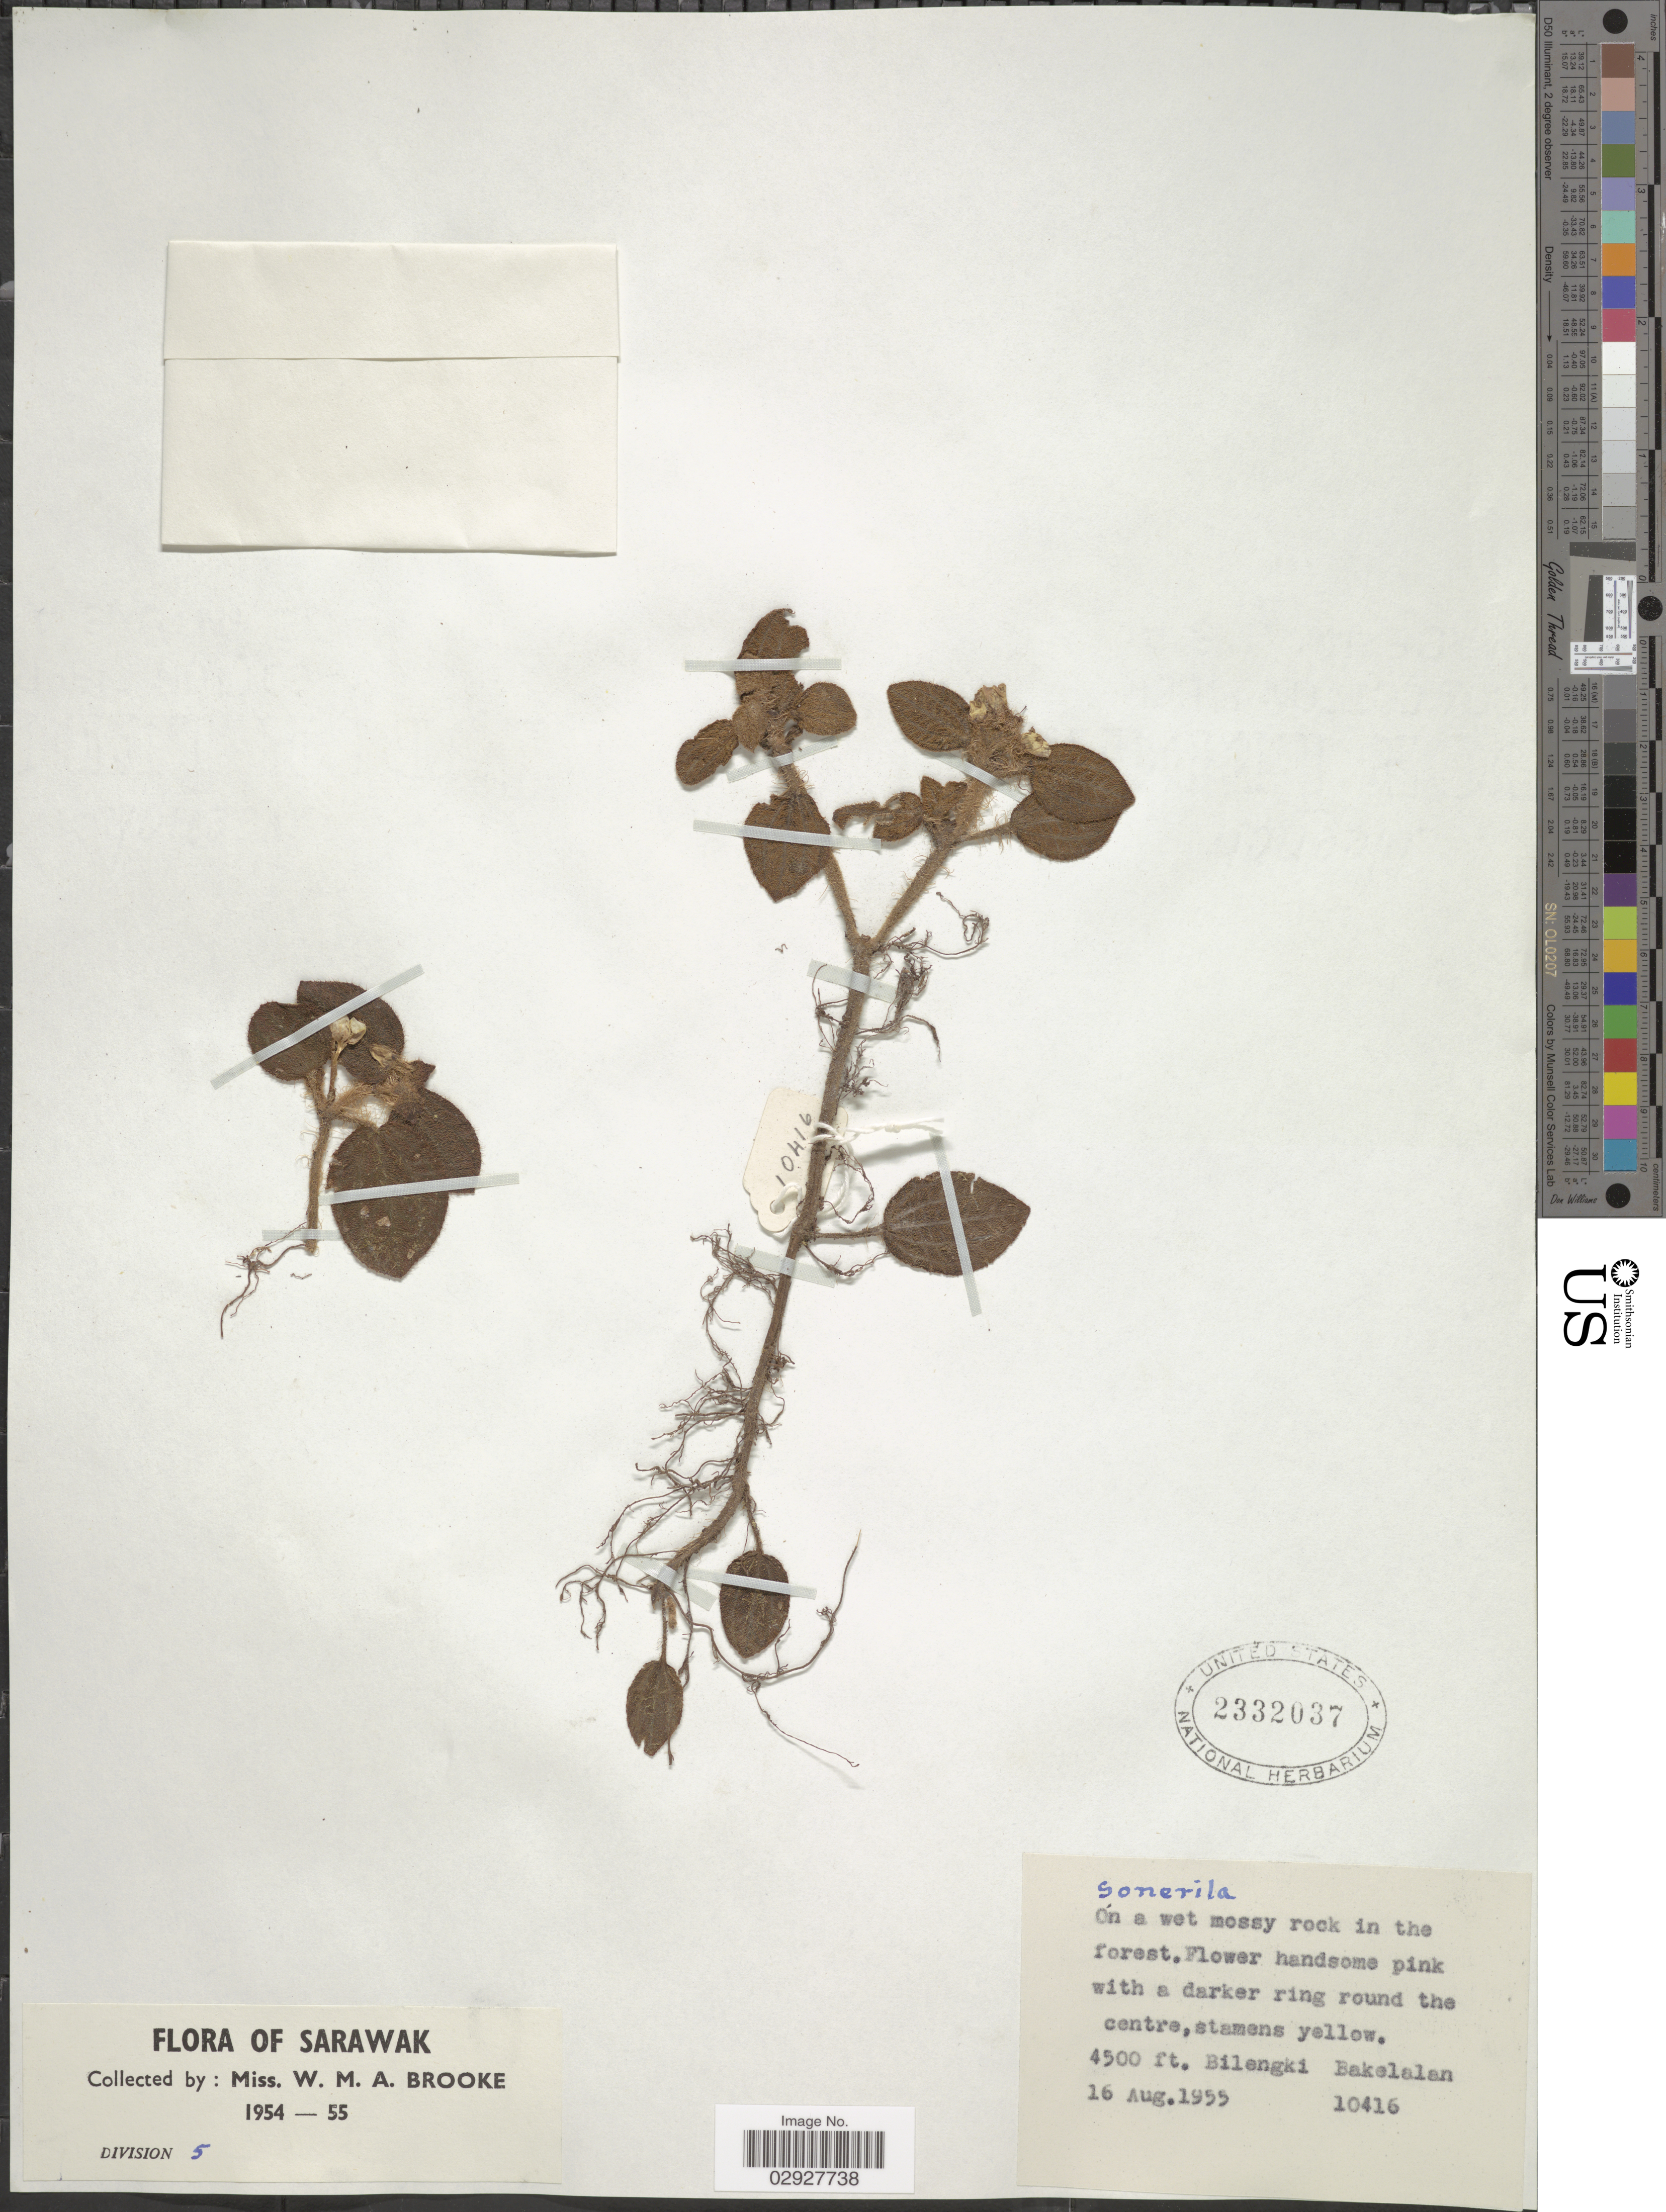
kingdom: Plantae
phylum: Tracheophyta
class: Magnoliopsida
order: Myrtales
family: Melastomataceae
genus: Sonerila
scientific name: Sonerila sp.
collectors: W. Brooke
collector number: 10416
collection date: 1955-08-16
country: Malaysia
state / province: Sarawak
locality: Bilengki Bakelalan.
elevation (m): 1372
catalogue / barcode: US 2332037